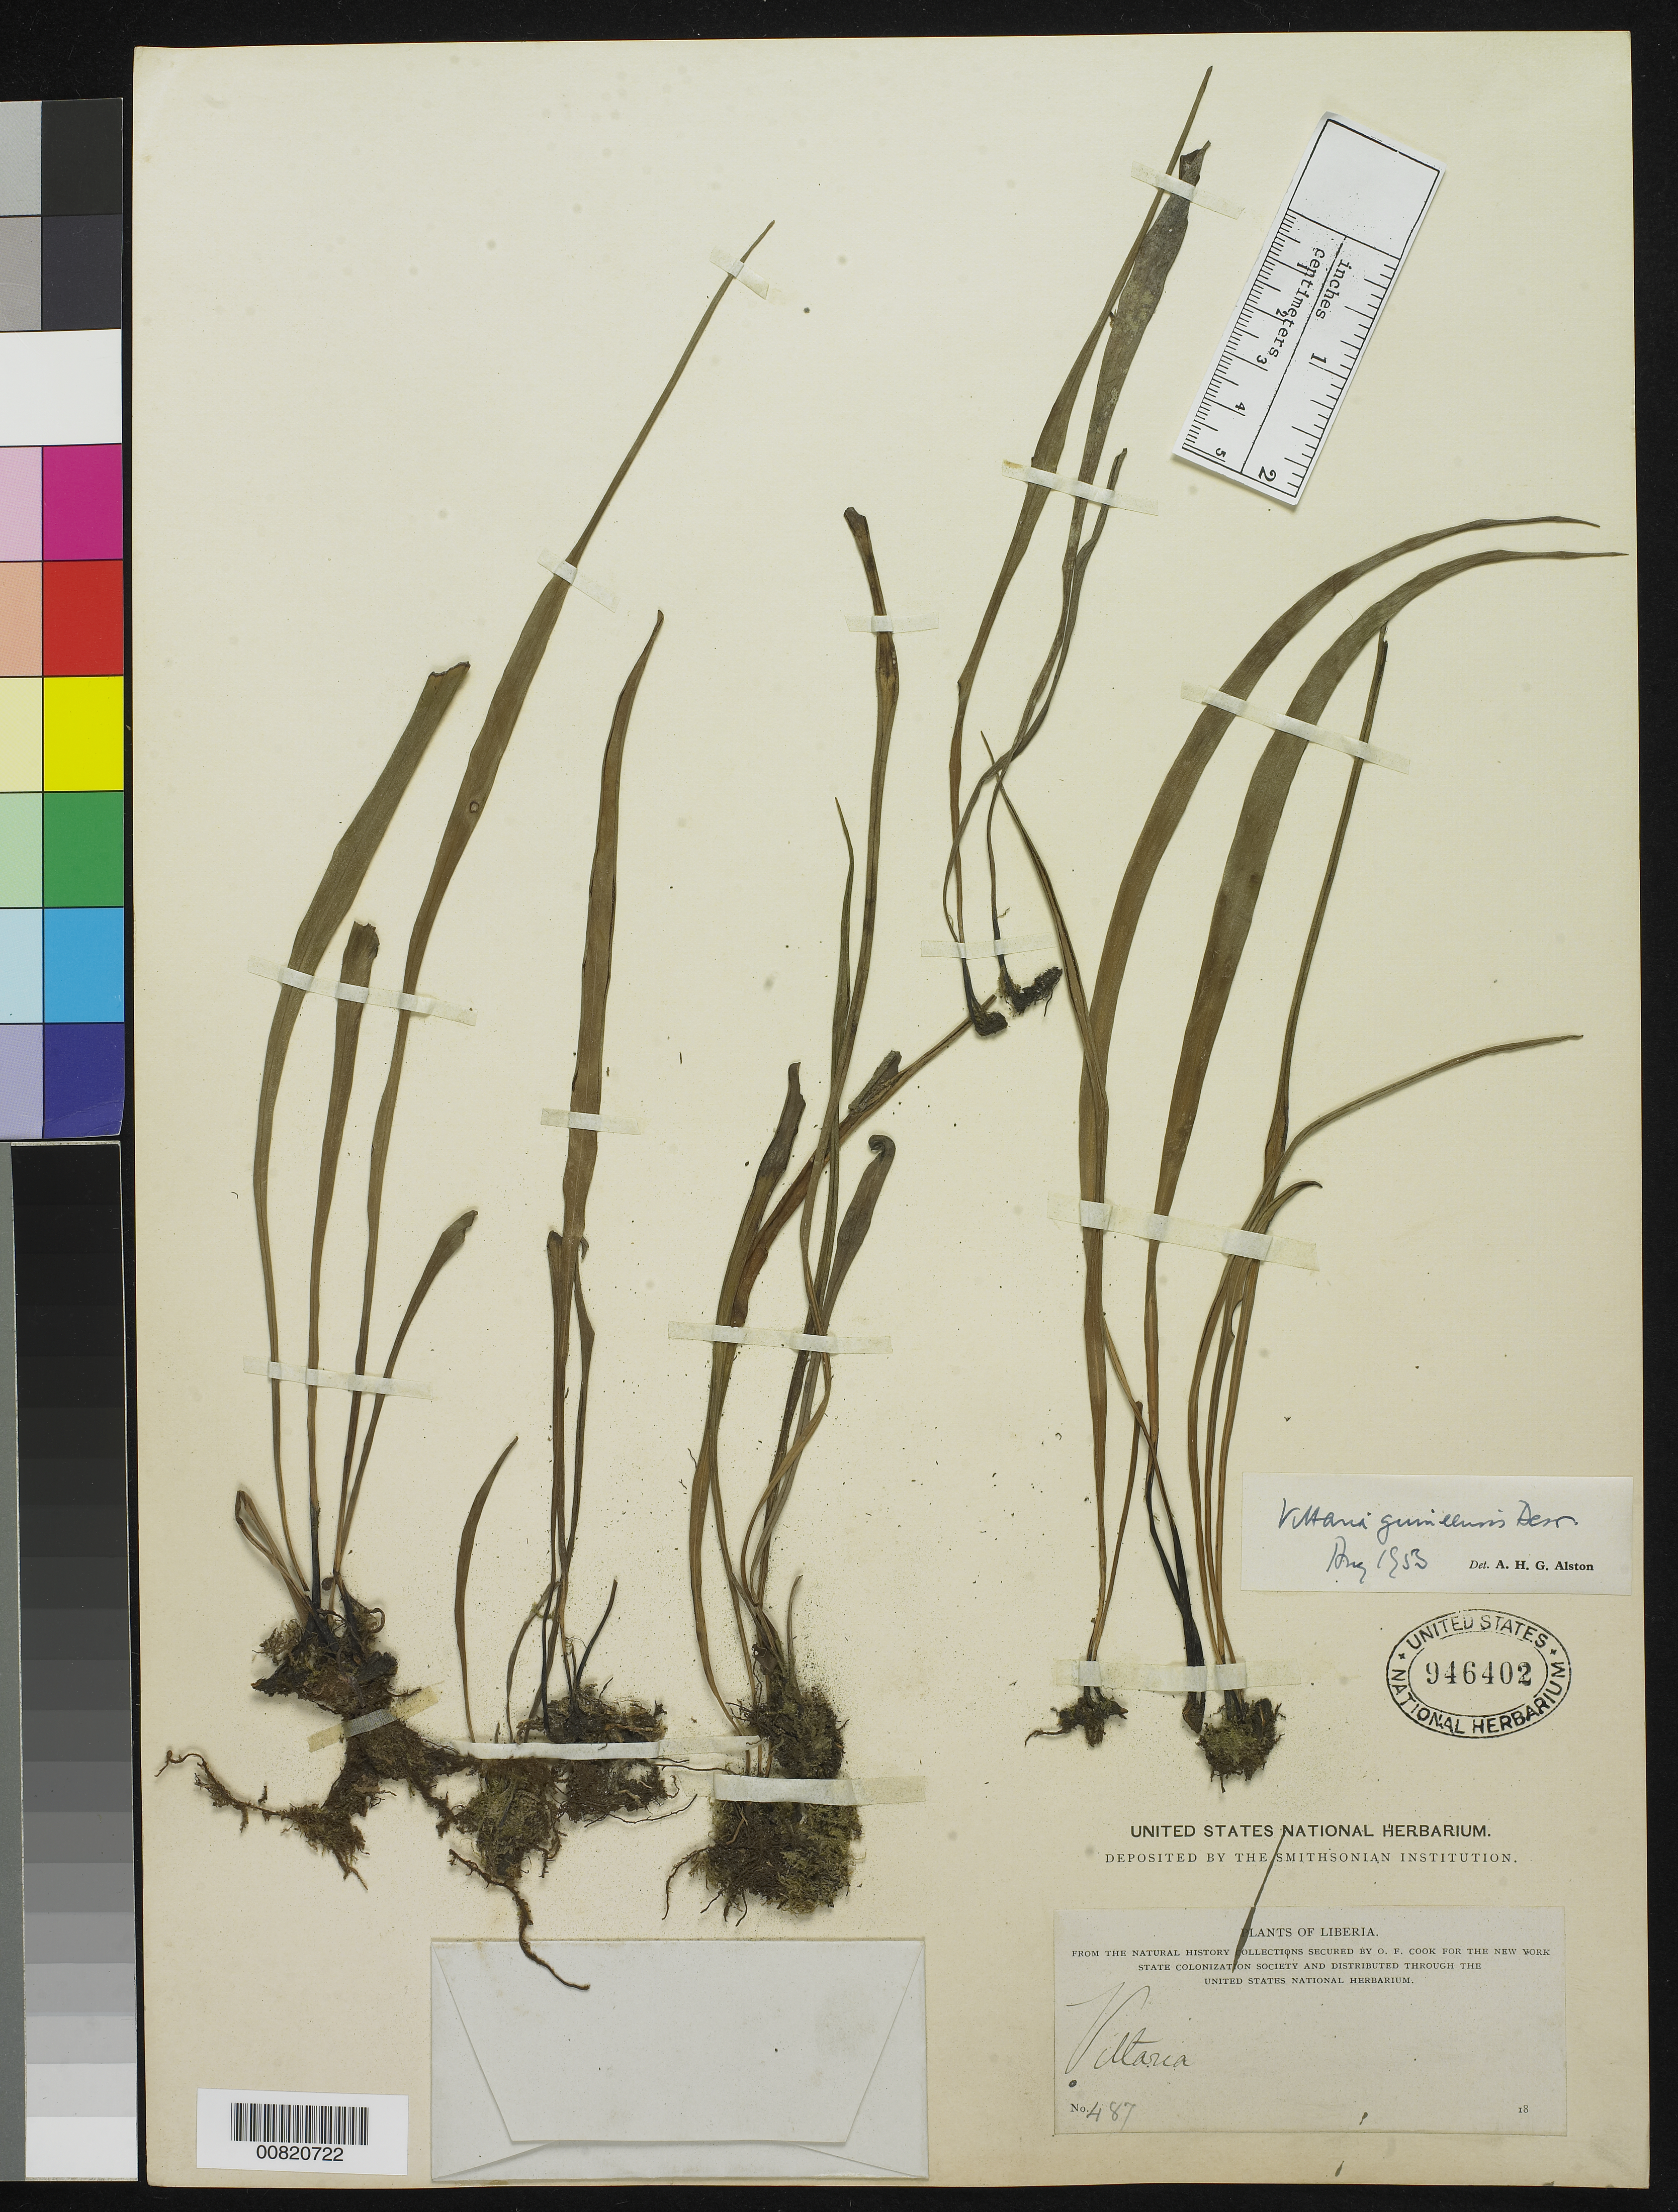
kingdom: Plantae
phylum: Tracheophyta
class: Polypodiopsida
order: Polypodiales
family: Pteridaceae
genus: Haplopteris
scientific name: Haplopteris guineensis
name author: (Desv.) E.H. Crane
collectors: O. F. Cook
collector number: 487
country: Liberia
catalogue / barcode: US 946402